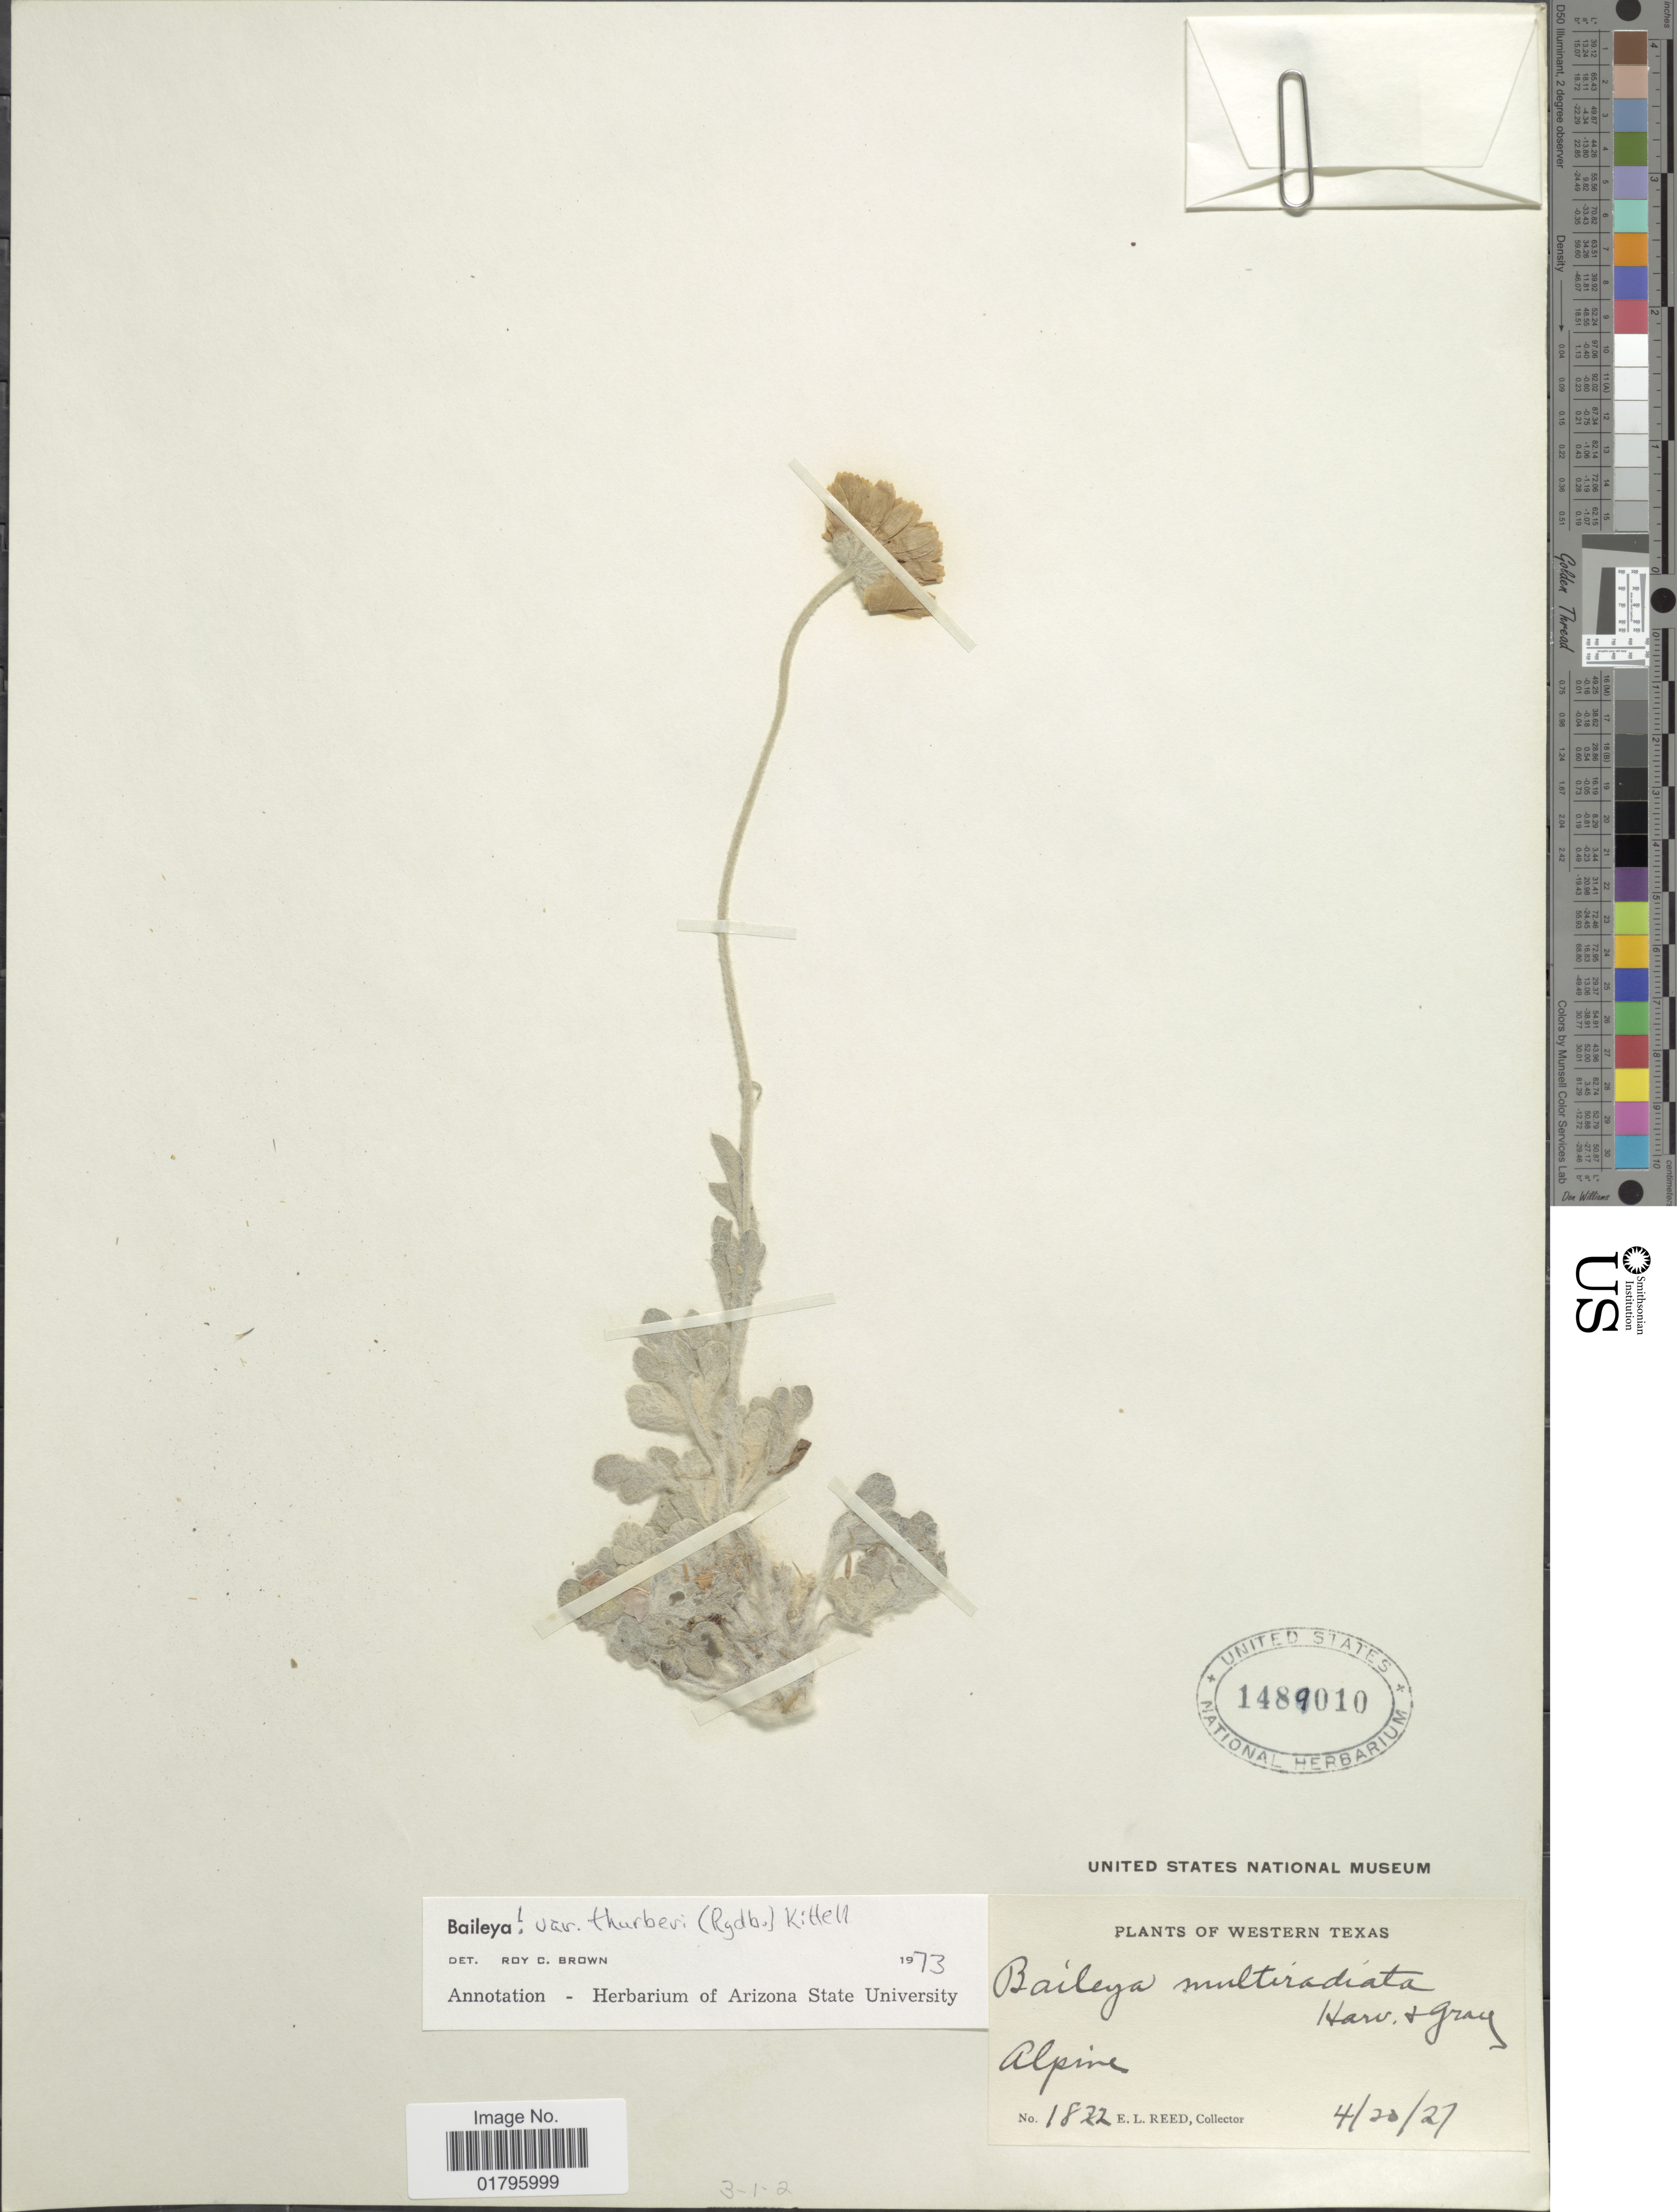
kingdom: Plantae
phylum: Tracheophyta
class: Magnoliopsida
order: Asterales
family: Asteraceae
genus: Baileya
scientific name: Baileya multiradiata var. thurberi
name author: (Rydb.) Kittell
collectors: E. Reed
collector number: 1822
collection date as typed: Transcribed d/m/y: 20/4/27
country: United States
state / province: Texas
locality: Western Texas, Alpine.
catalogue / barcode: US 1489010